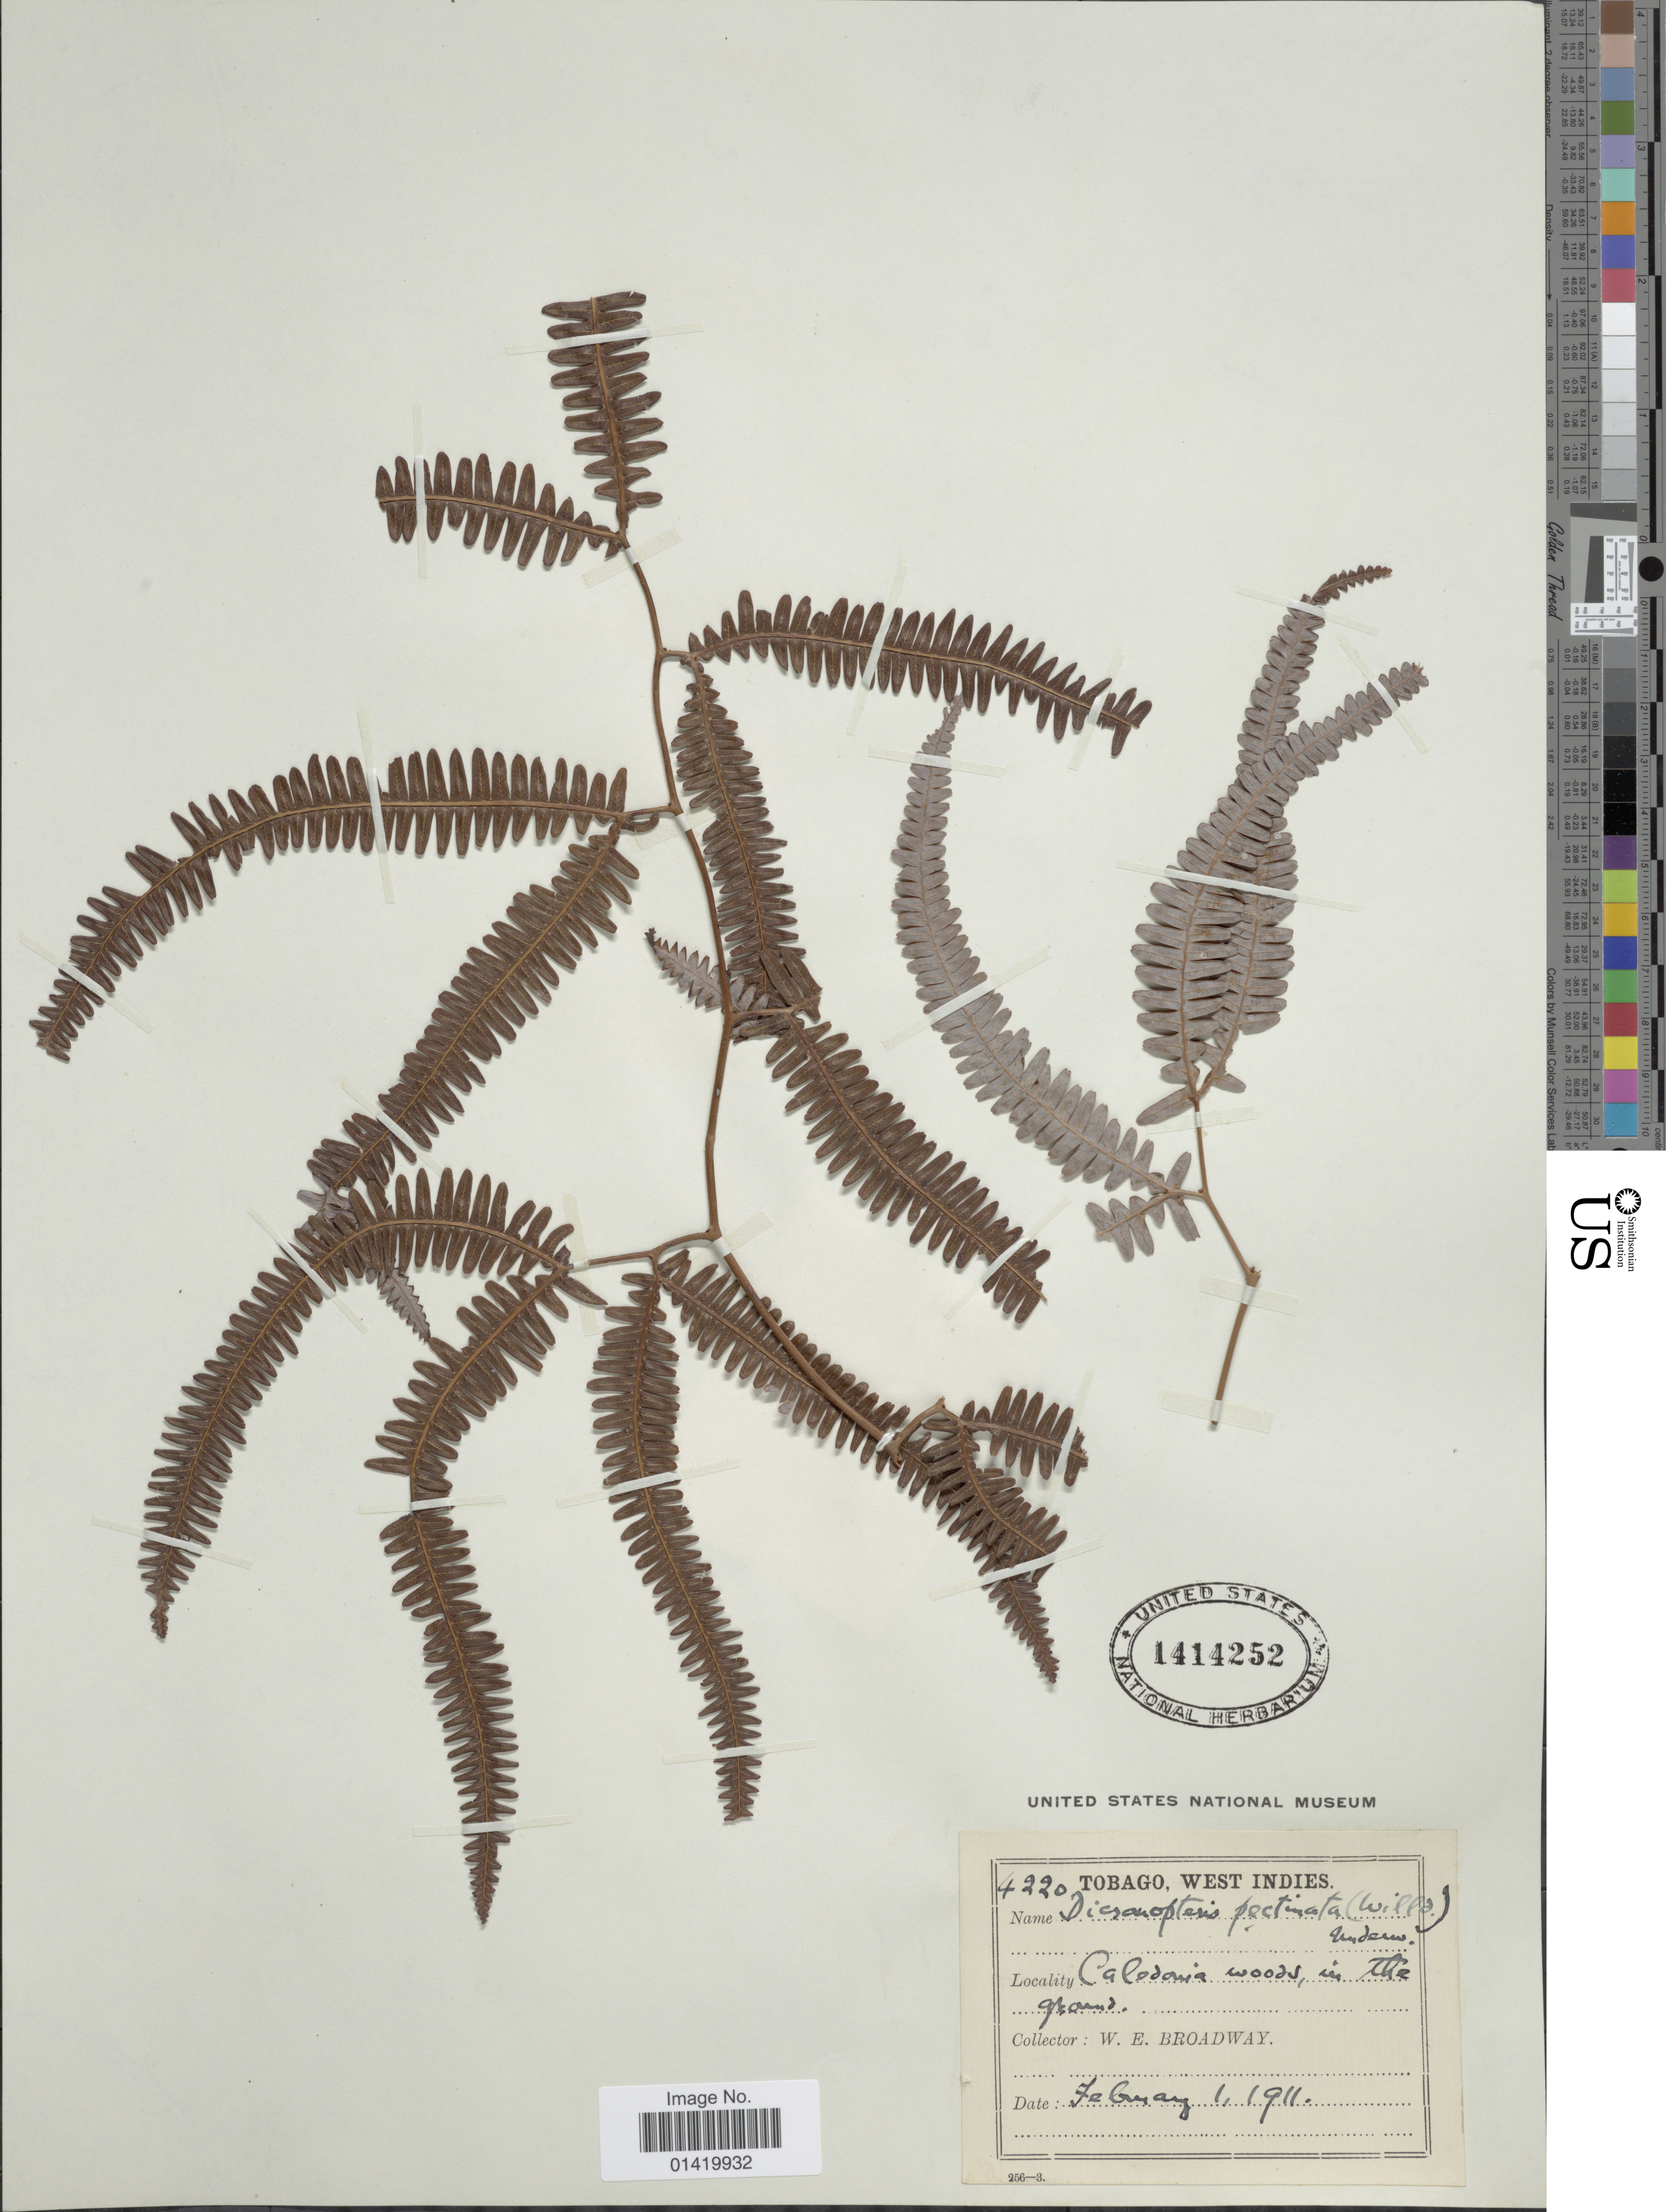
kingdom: Plantae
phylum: Tracheophyta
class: Polypodiopsida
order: Gleicheniales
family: Gleicheniaceae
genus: Gleichenella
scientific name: Gleichenella pectinata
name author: (Willd.) Ching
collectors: W. E. Broadway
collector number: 4220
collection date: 1911-02-01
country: Trinidad and Tobago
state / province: Tobago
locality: West Indies, Caledonia woods.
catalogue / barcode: US 1414252